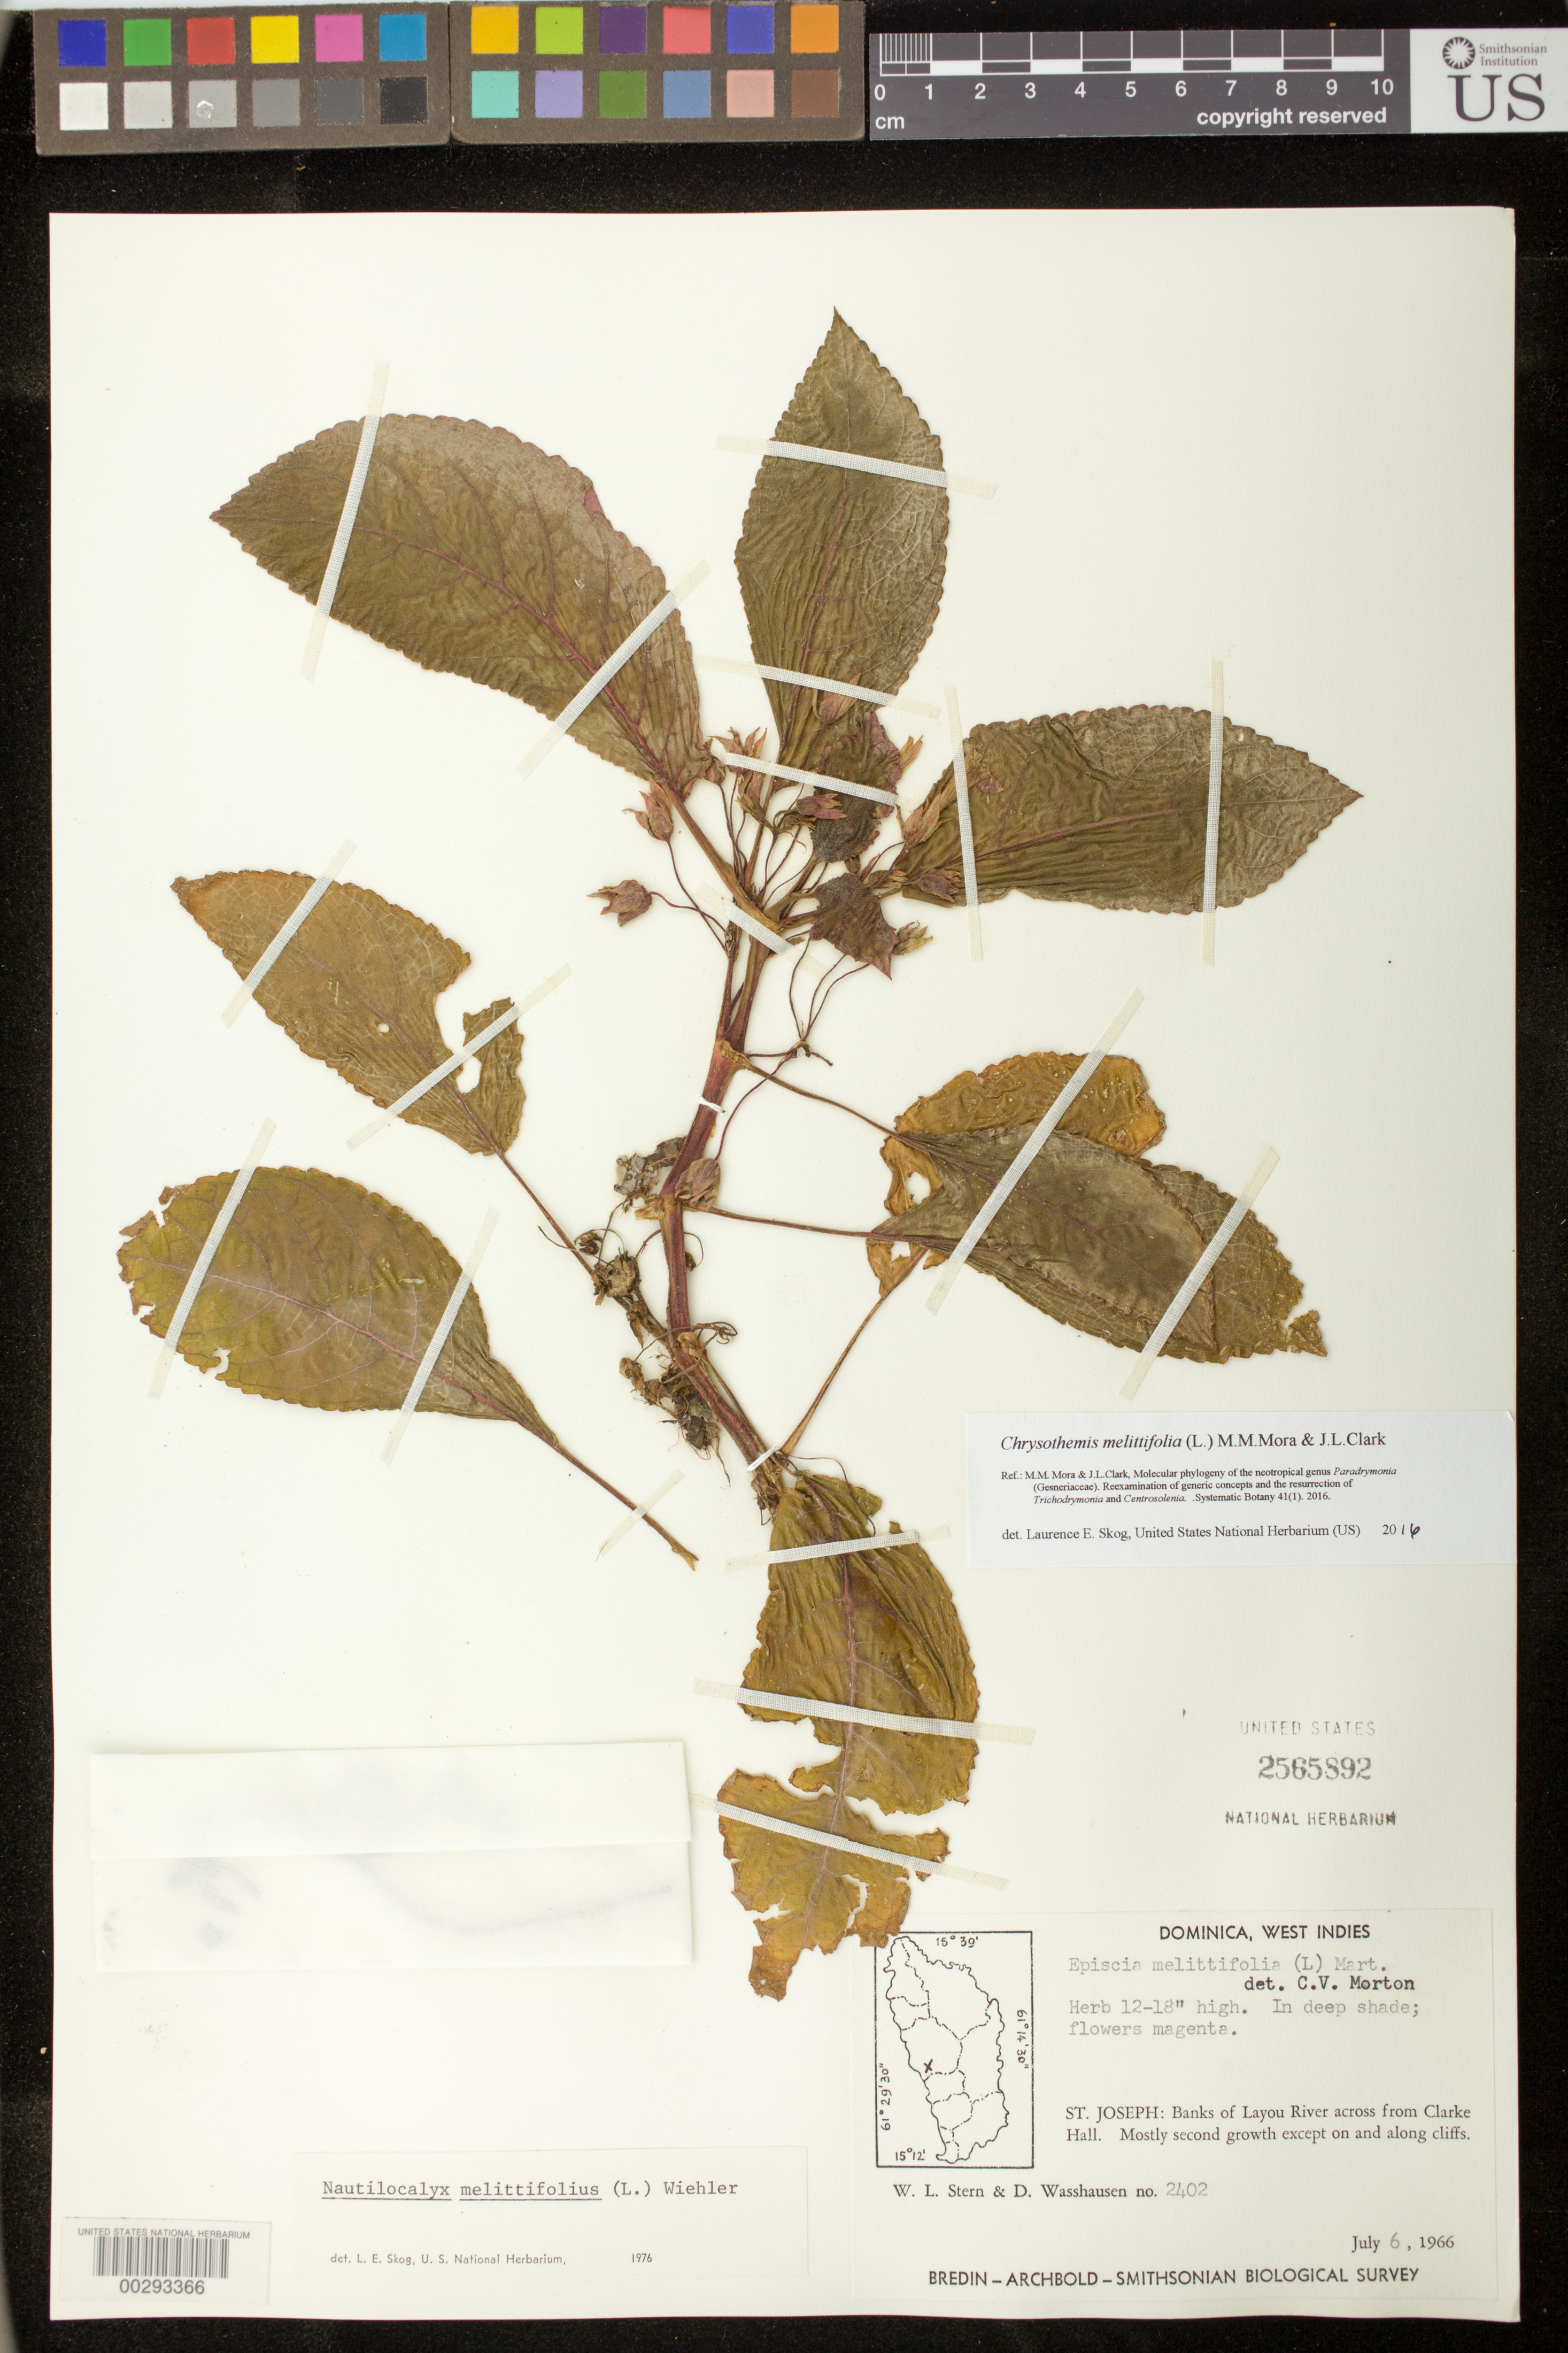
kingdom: Plantae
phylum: Tracheophyta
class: Magnoliopsida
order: Lamiales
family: Gesneriaceae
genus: Chrysothemis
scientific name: Chrysothemis melittifolia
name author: (L.) M.M. Mora & J.L. Clark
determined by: Skog, Laurence E.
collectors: W. L. Stern & D. C. Wasshausen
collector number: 2402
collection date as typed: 06 Jul 1966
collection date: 1966-07-06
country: Dominica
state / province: St. Joseph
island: Dominica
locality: Banks of Layou River across from Clarke Hall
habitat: Mostly second growth except on and along cliffs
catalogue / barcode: US 2565892